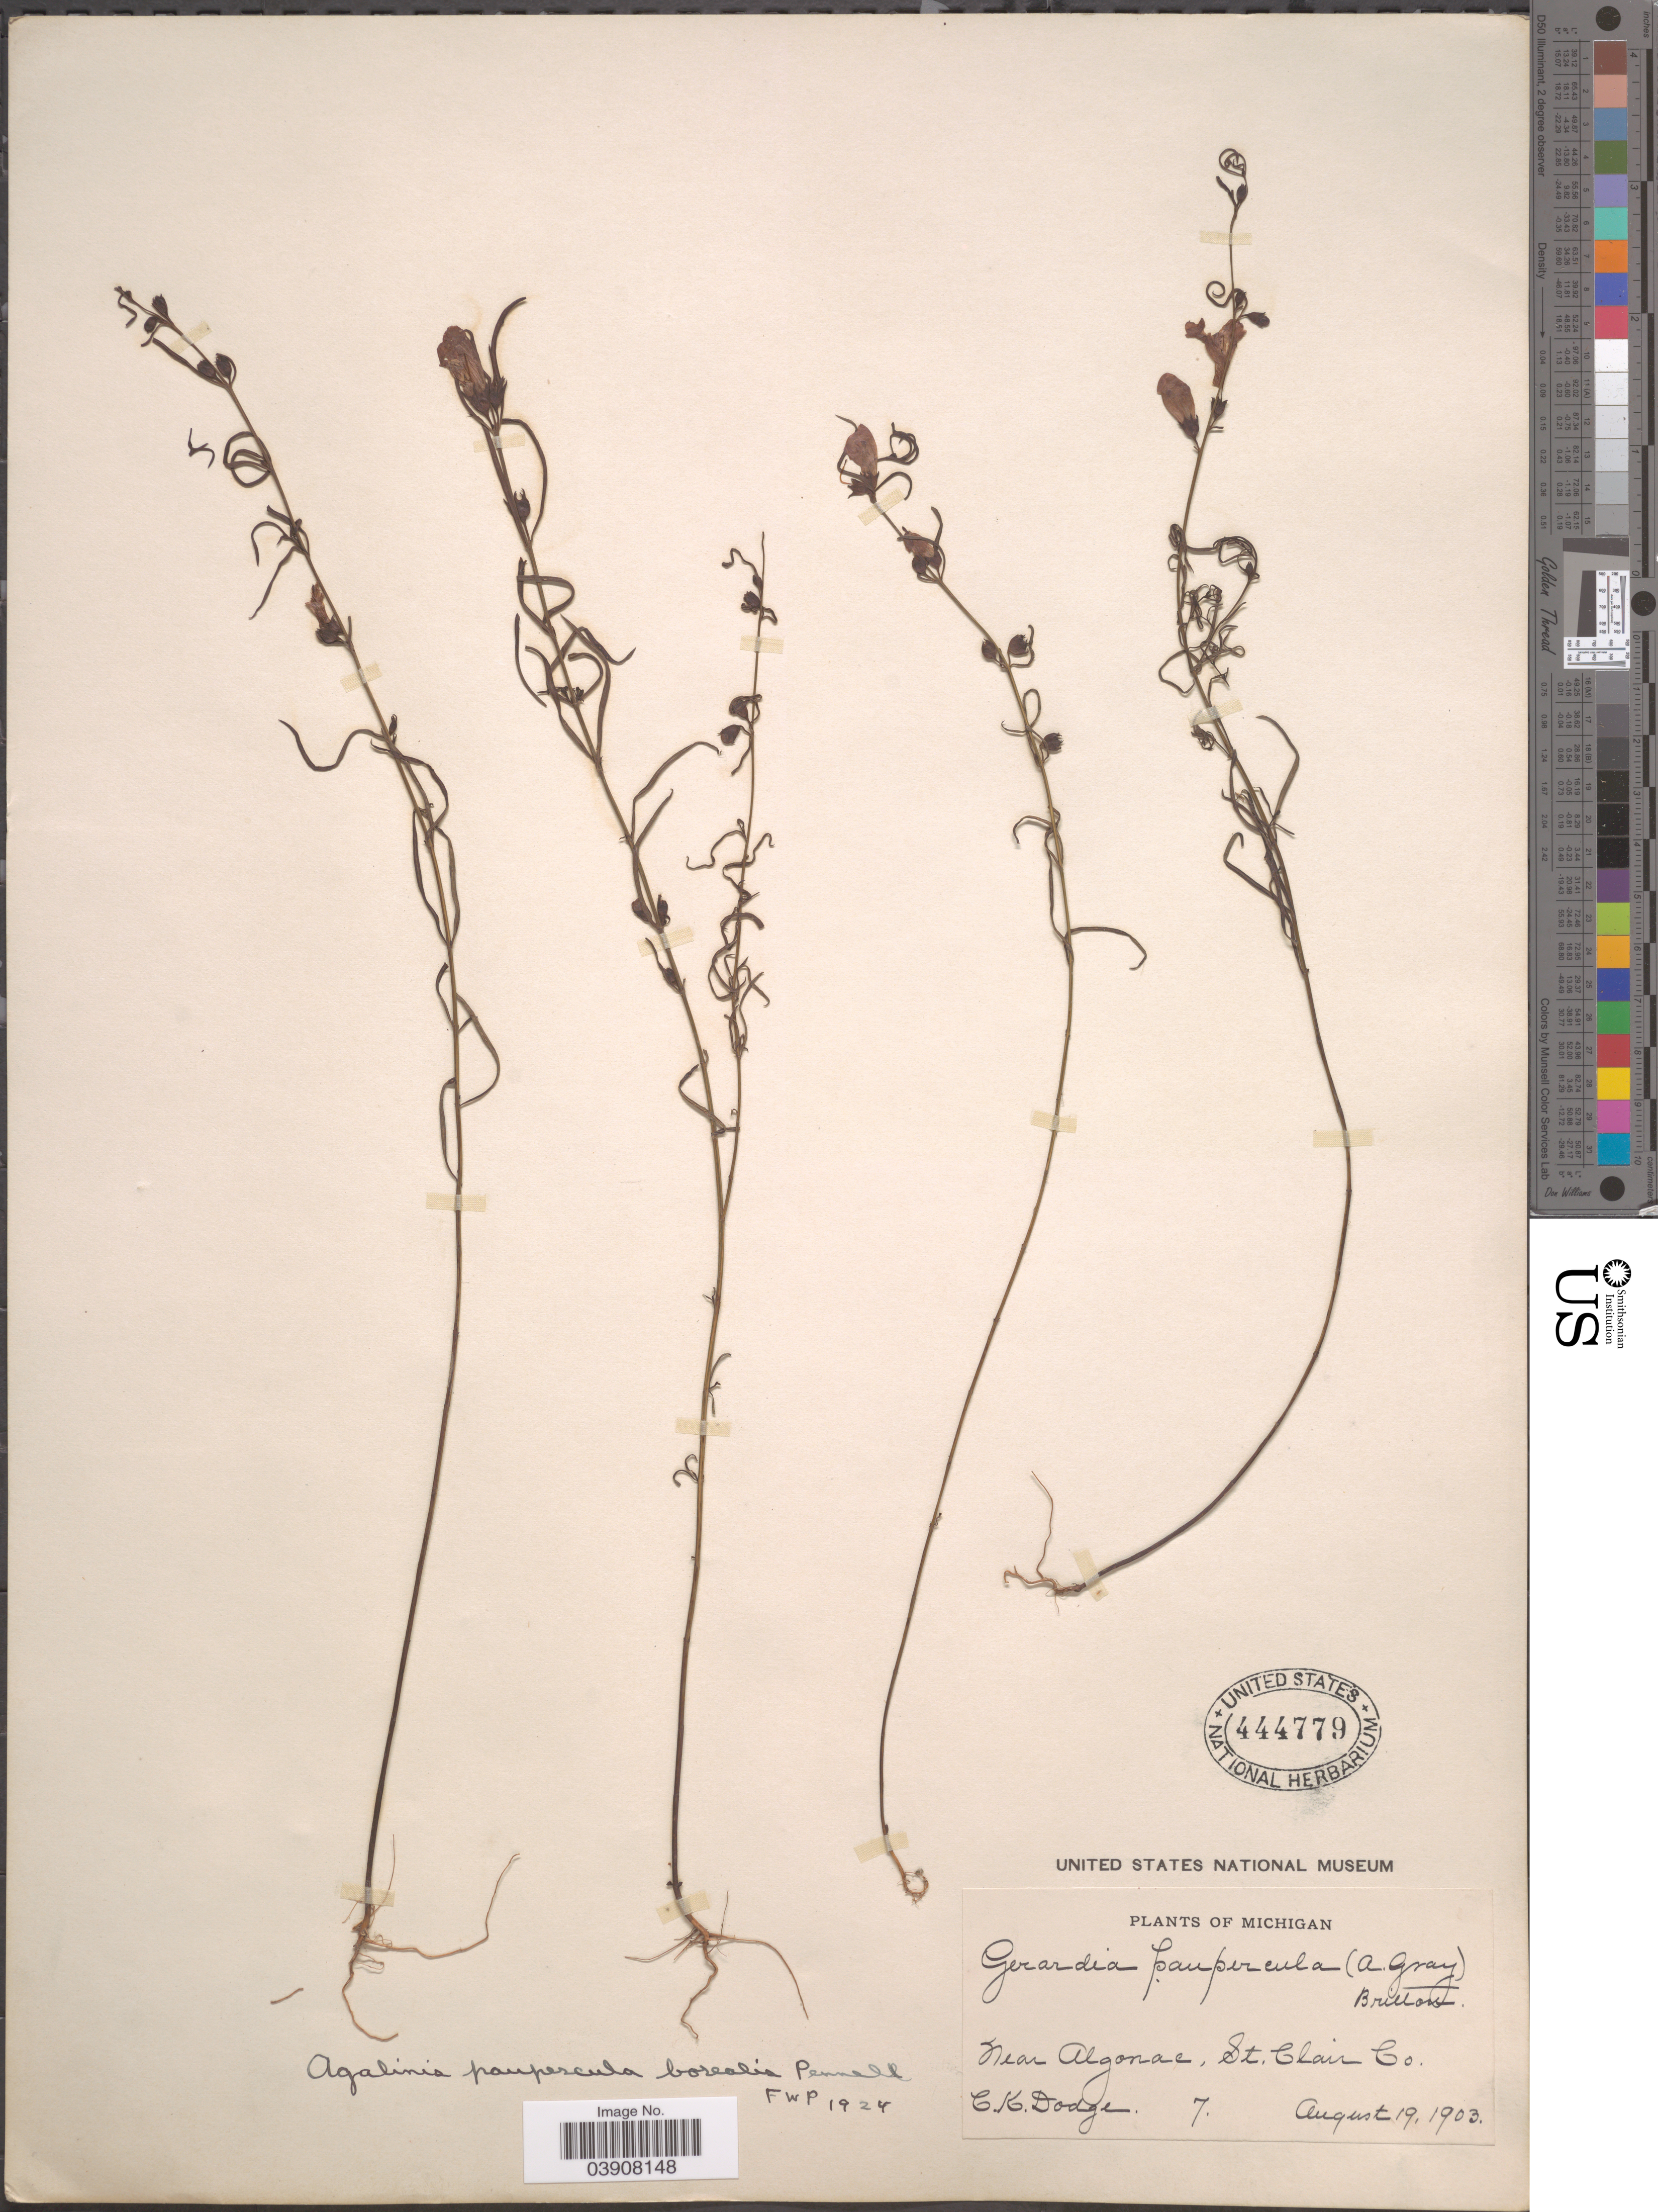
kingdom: Plantae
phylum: Tracheophyta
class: Magnoliopsida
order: Lamiales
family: Orobanchaceae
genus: Agalinis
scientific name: Agalinis paupercula var. borealis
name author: Pennell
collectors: C. Dodge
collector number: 7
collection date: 1903-08-19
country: United States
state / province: Michigan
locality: Near Algonac, St. Clair Co.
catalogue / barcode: US 444779